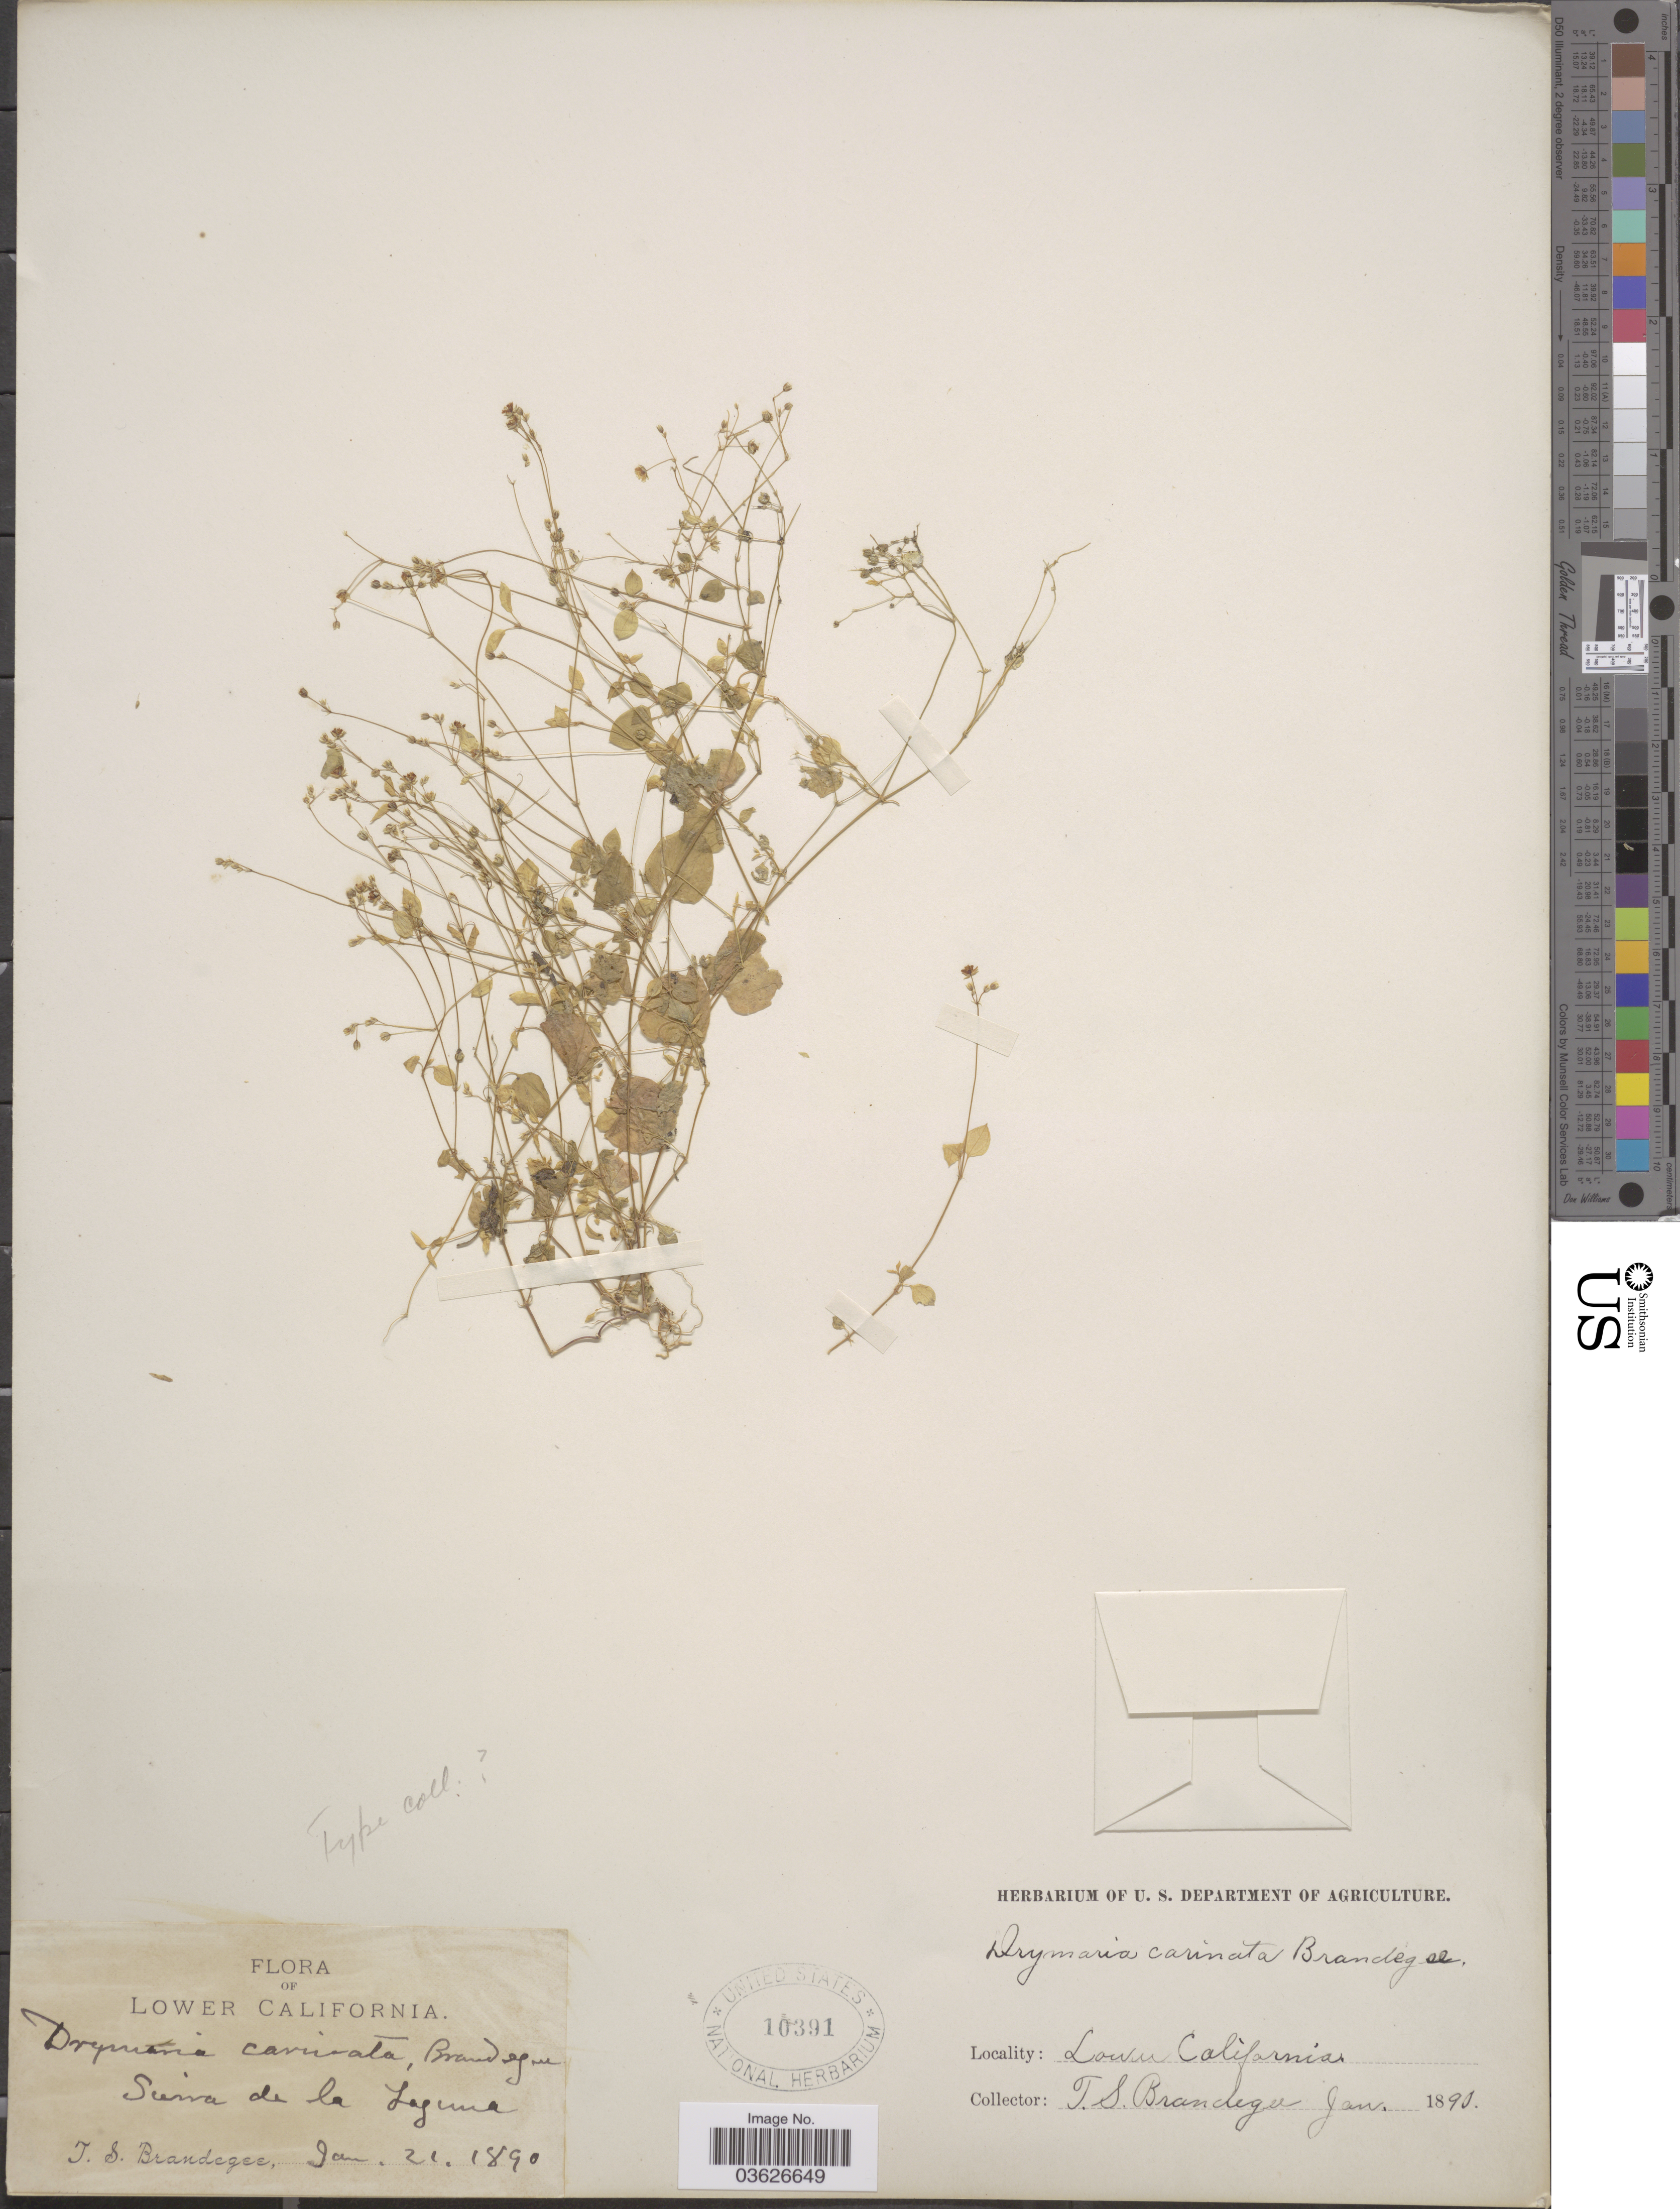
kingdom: Plantae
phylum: Tracheophyta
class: Magnoliopsida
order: Caryophyllales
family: Caryophyllaceae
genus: Drymaria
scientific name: Drymaria gracilis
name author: Cham. & Schltdl.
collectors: T. S. Brandegee (herbarium)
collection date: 1890-01-21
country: Mexico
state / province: Baja California Sur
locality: Lower California. Sierra de la Laguna.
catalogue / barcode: US 10391